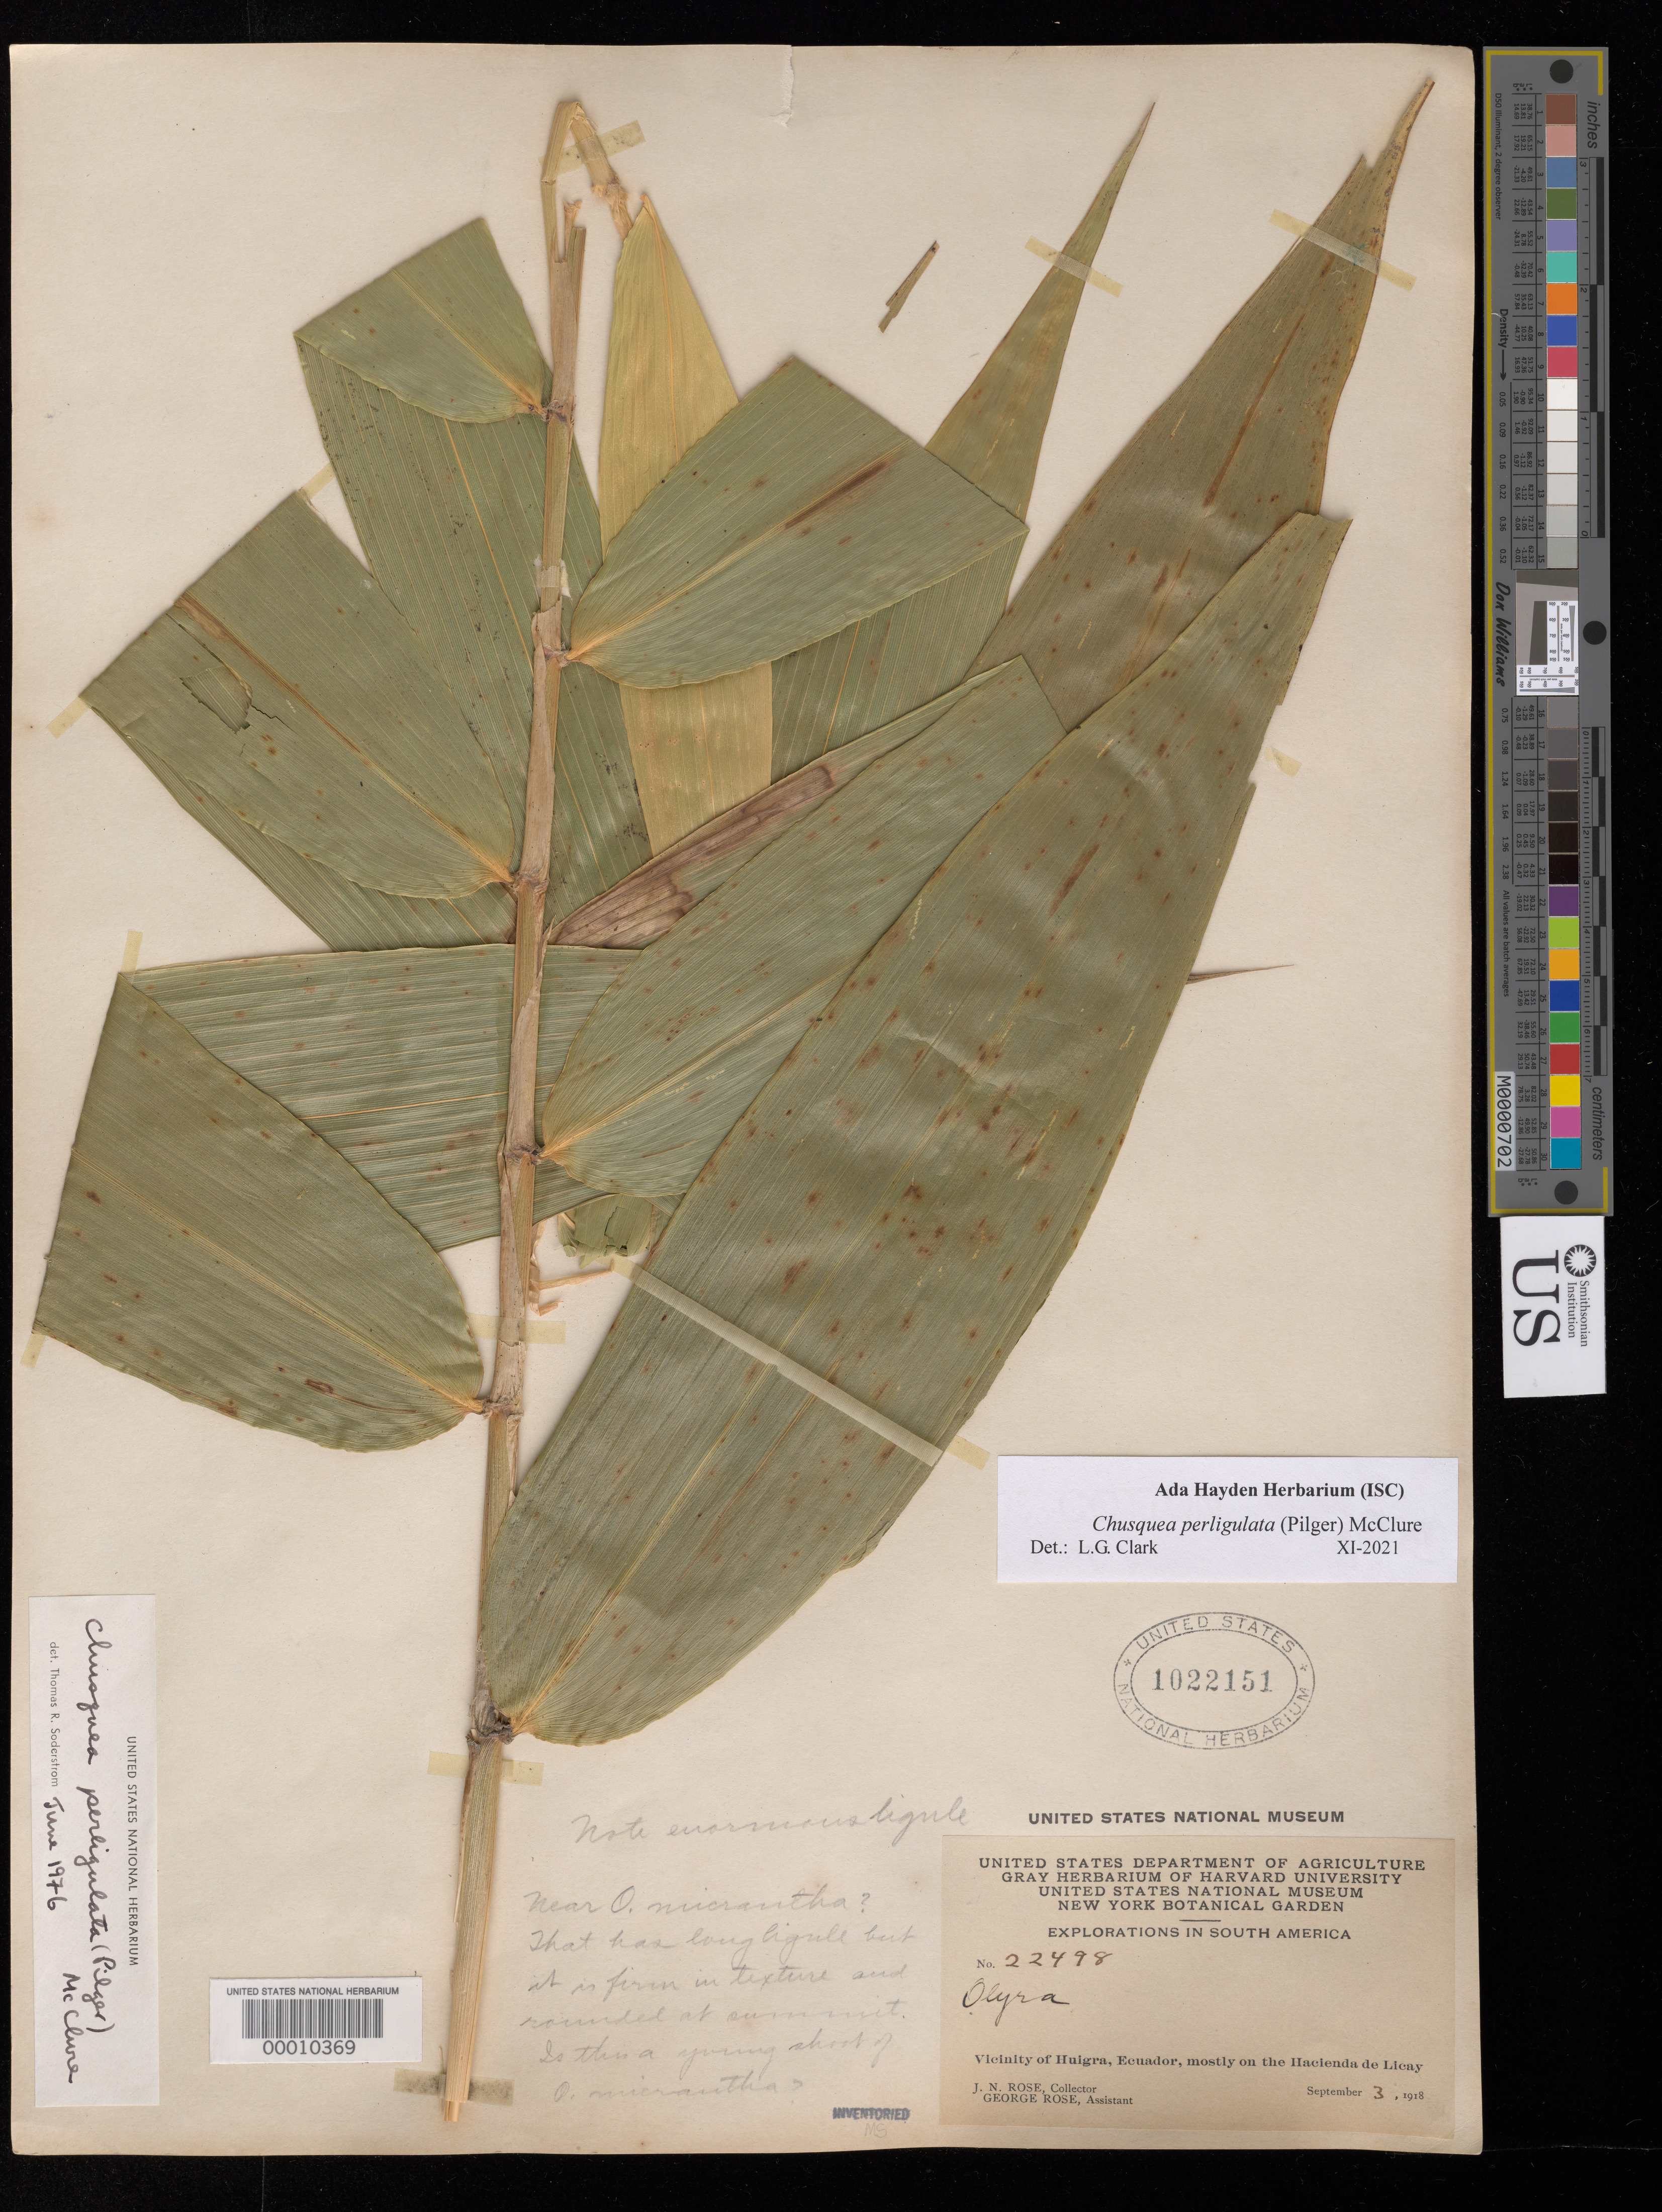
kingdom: Plantae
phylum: Tracheophyta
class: Liliopsida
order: Poales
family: Poaceae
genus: Chusquea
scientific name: Chusquea perligulata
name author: (Pilg.) McClure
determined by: Clark, L. G.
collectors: J. N. Rose & G. Rose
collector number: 22498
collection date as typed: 03 Sep 1918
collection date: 1918-09-03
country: Ecuador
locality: Huigra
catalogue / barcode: US 1022151